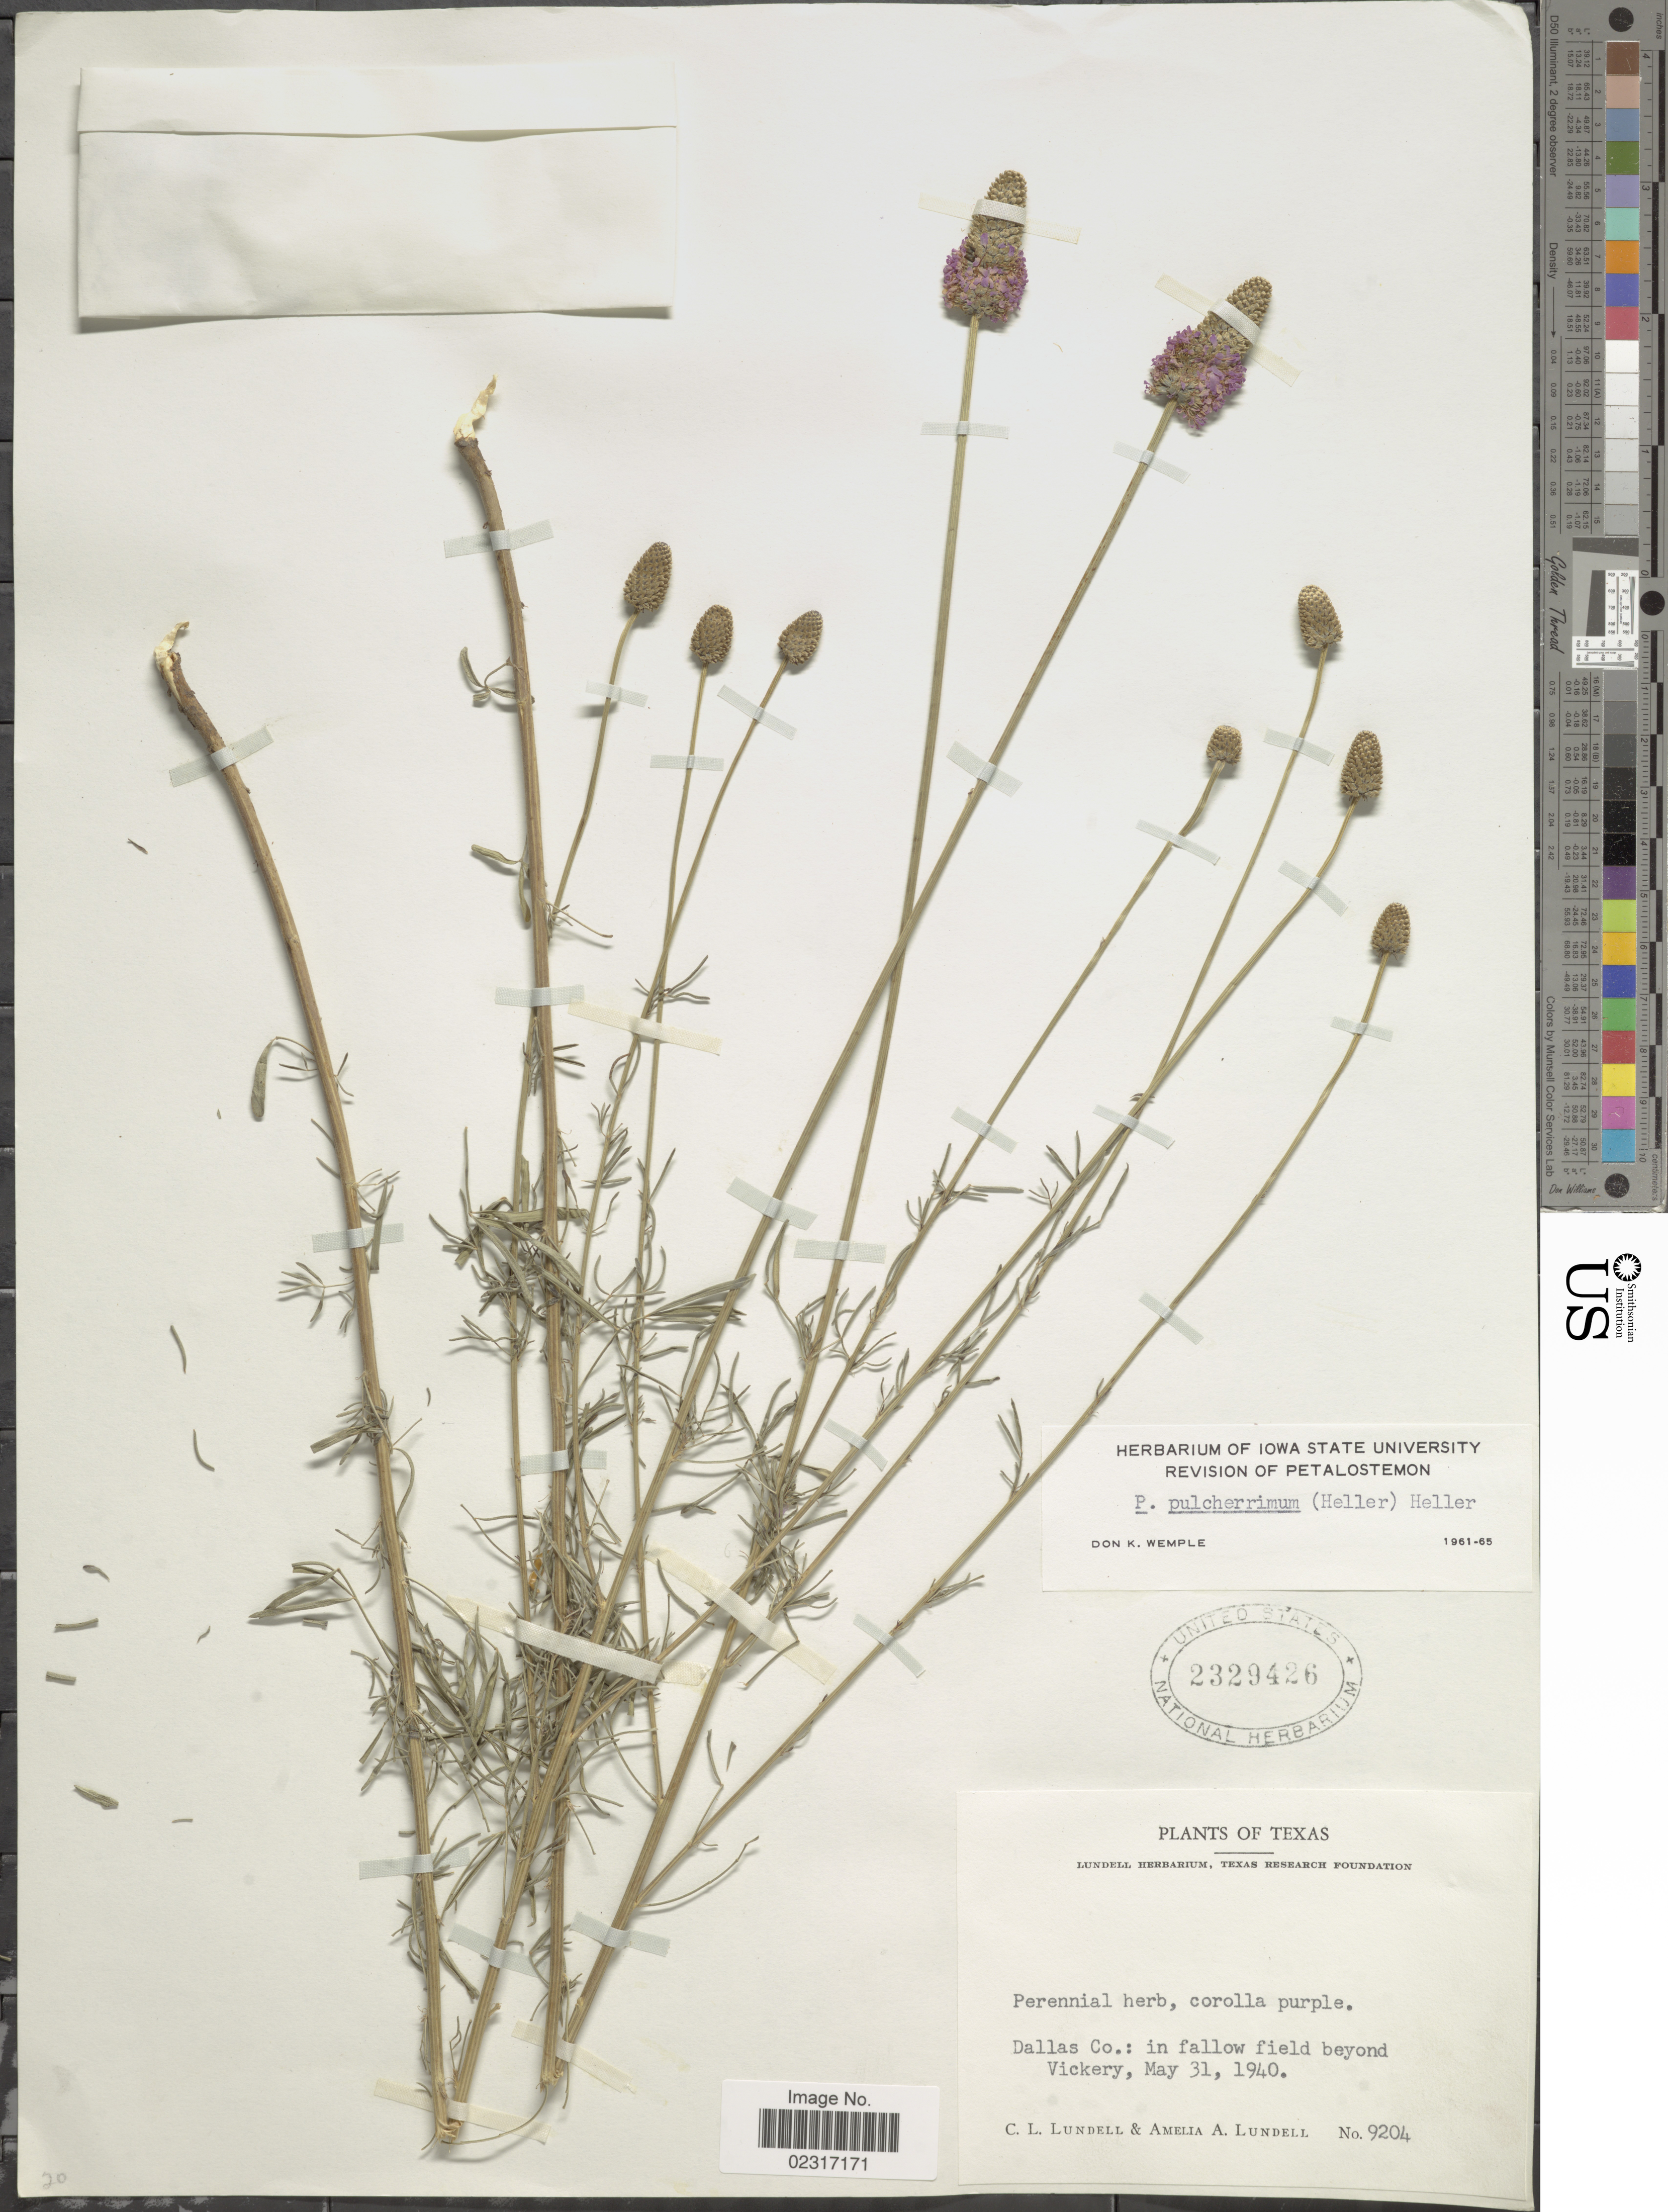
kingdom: Plantae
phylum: Tracheophyta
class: Magnoliopsida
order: Fabales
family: Fabaceae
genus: Dalea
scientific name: Dalea compacta var. pubescens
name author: (A. Gray) Barneby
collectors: C. L. Lundell & A. A. Lundell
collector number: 9204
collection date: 1940-05-31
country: United States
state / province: Texas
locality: Dallas Co.: in fallow field beyond Vickery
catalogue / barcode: US 2329426